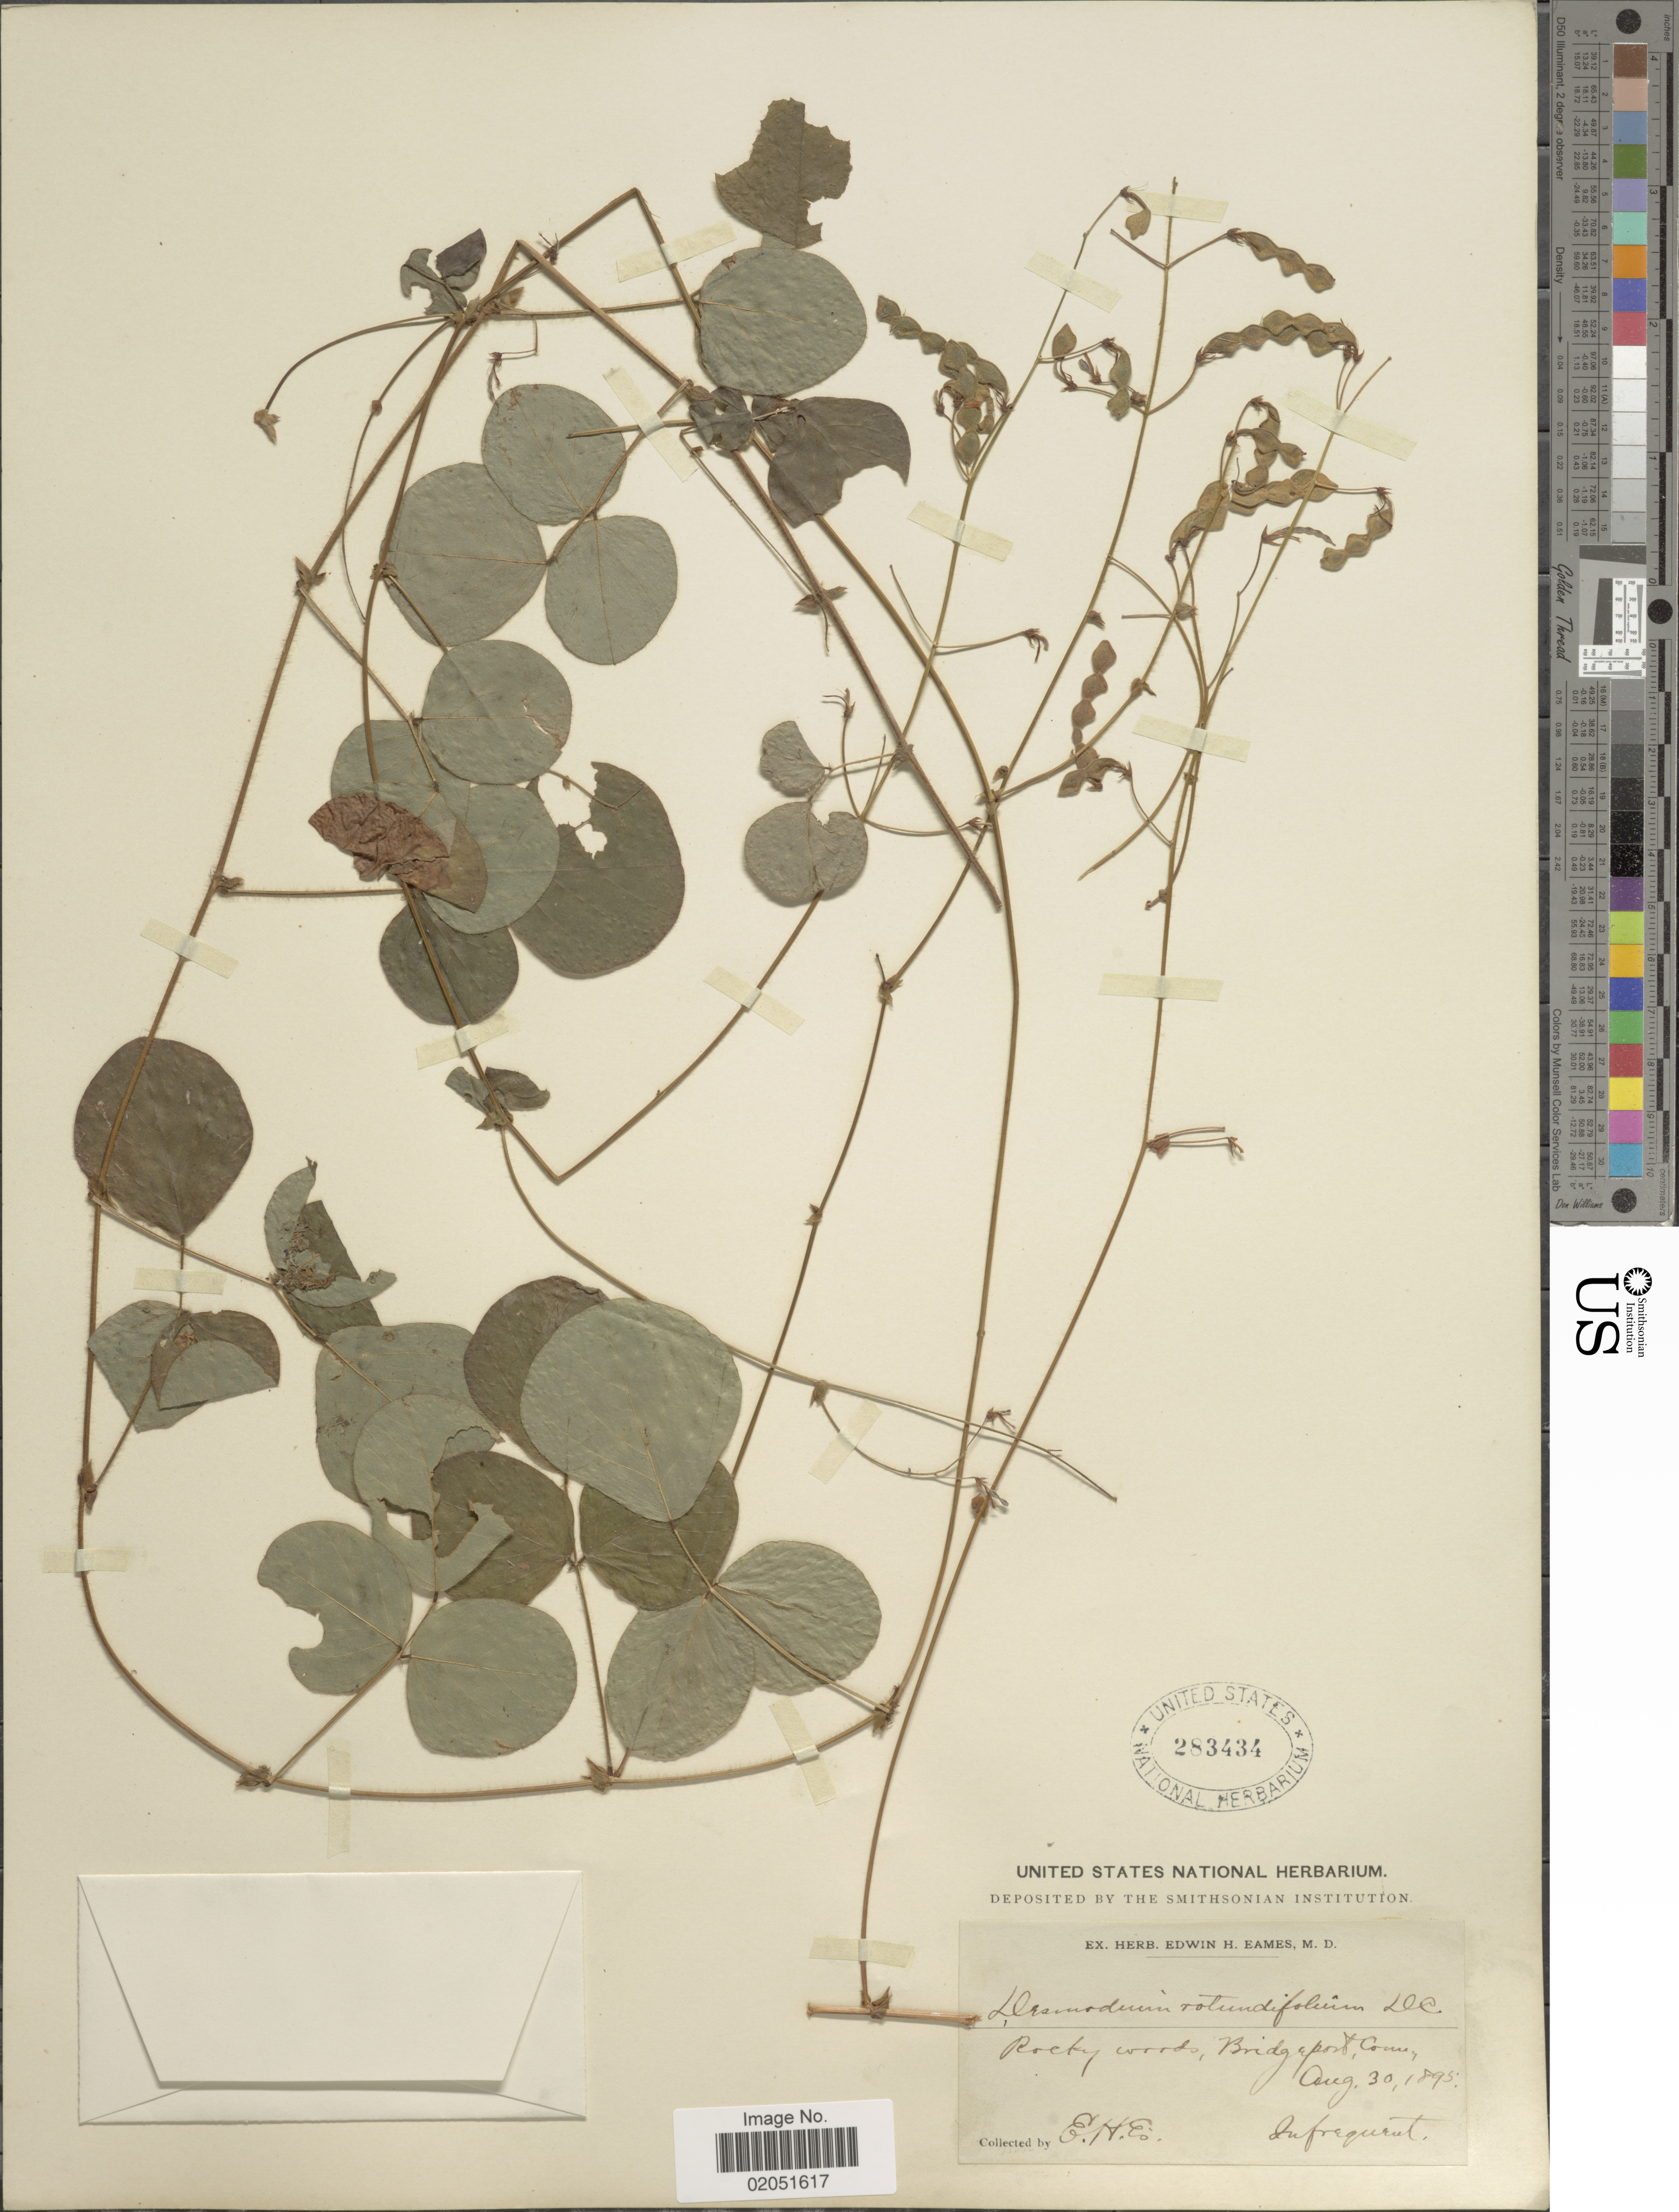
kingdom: Plantae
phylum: Tracheophyta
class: Magnoliopsida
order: Fabales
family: Fabaceae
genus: Desmodium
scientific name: Desmodium rotundifolium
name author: DC.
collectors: E. H. Eames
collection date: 1895-08-30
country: United States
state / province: Connecticut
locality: Rocky woods, Bridgeport, Conn.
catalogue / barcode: US 283434